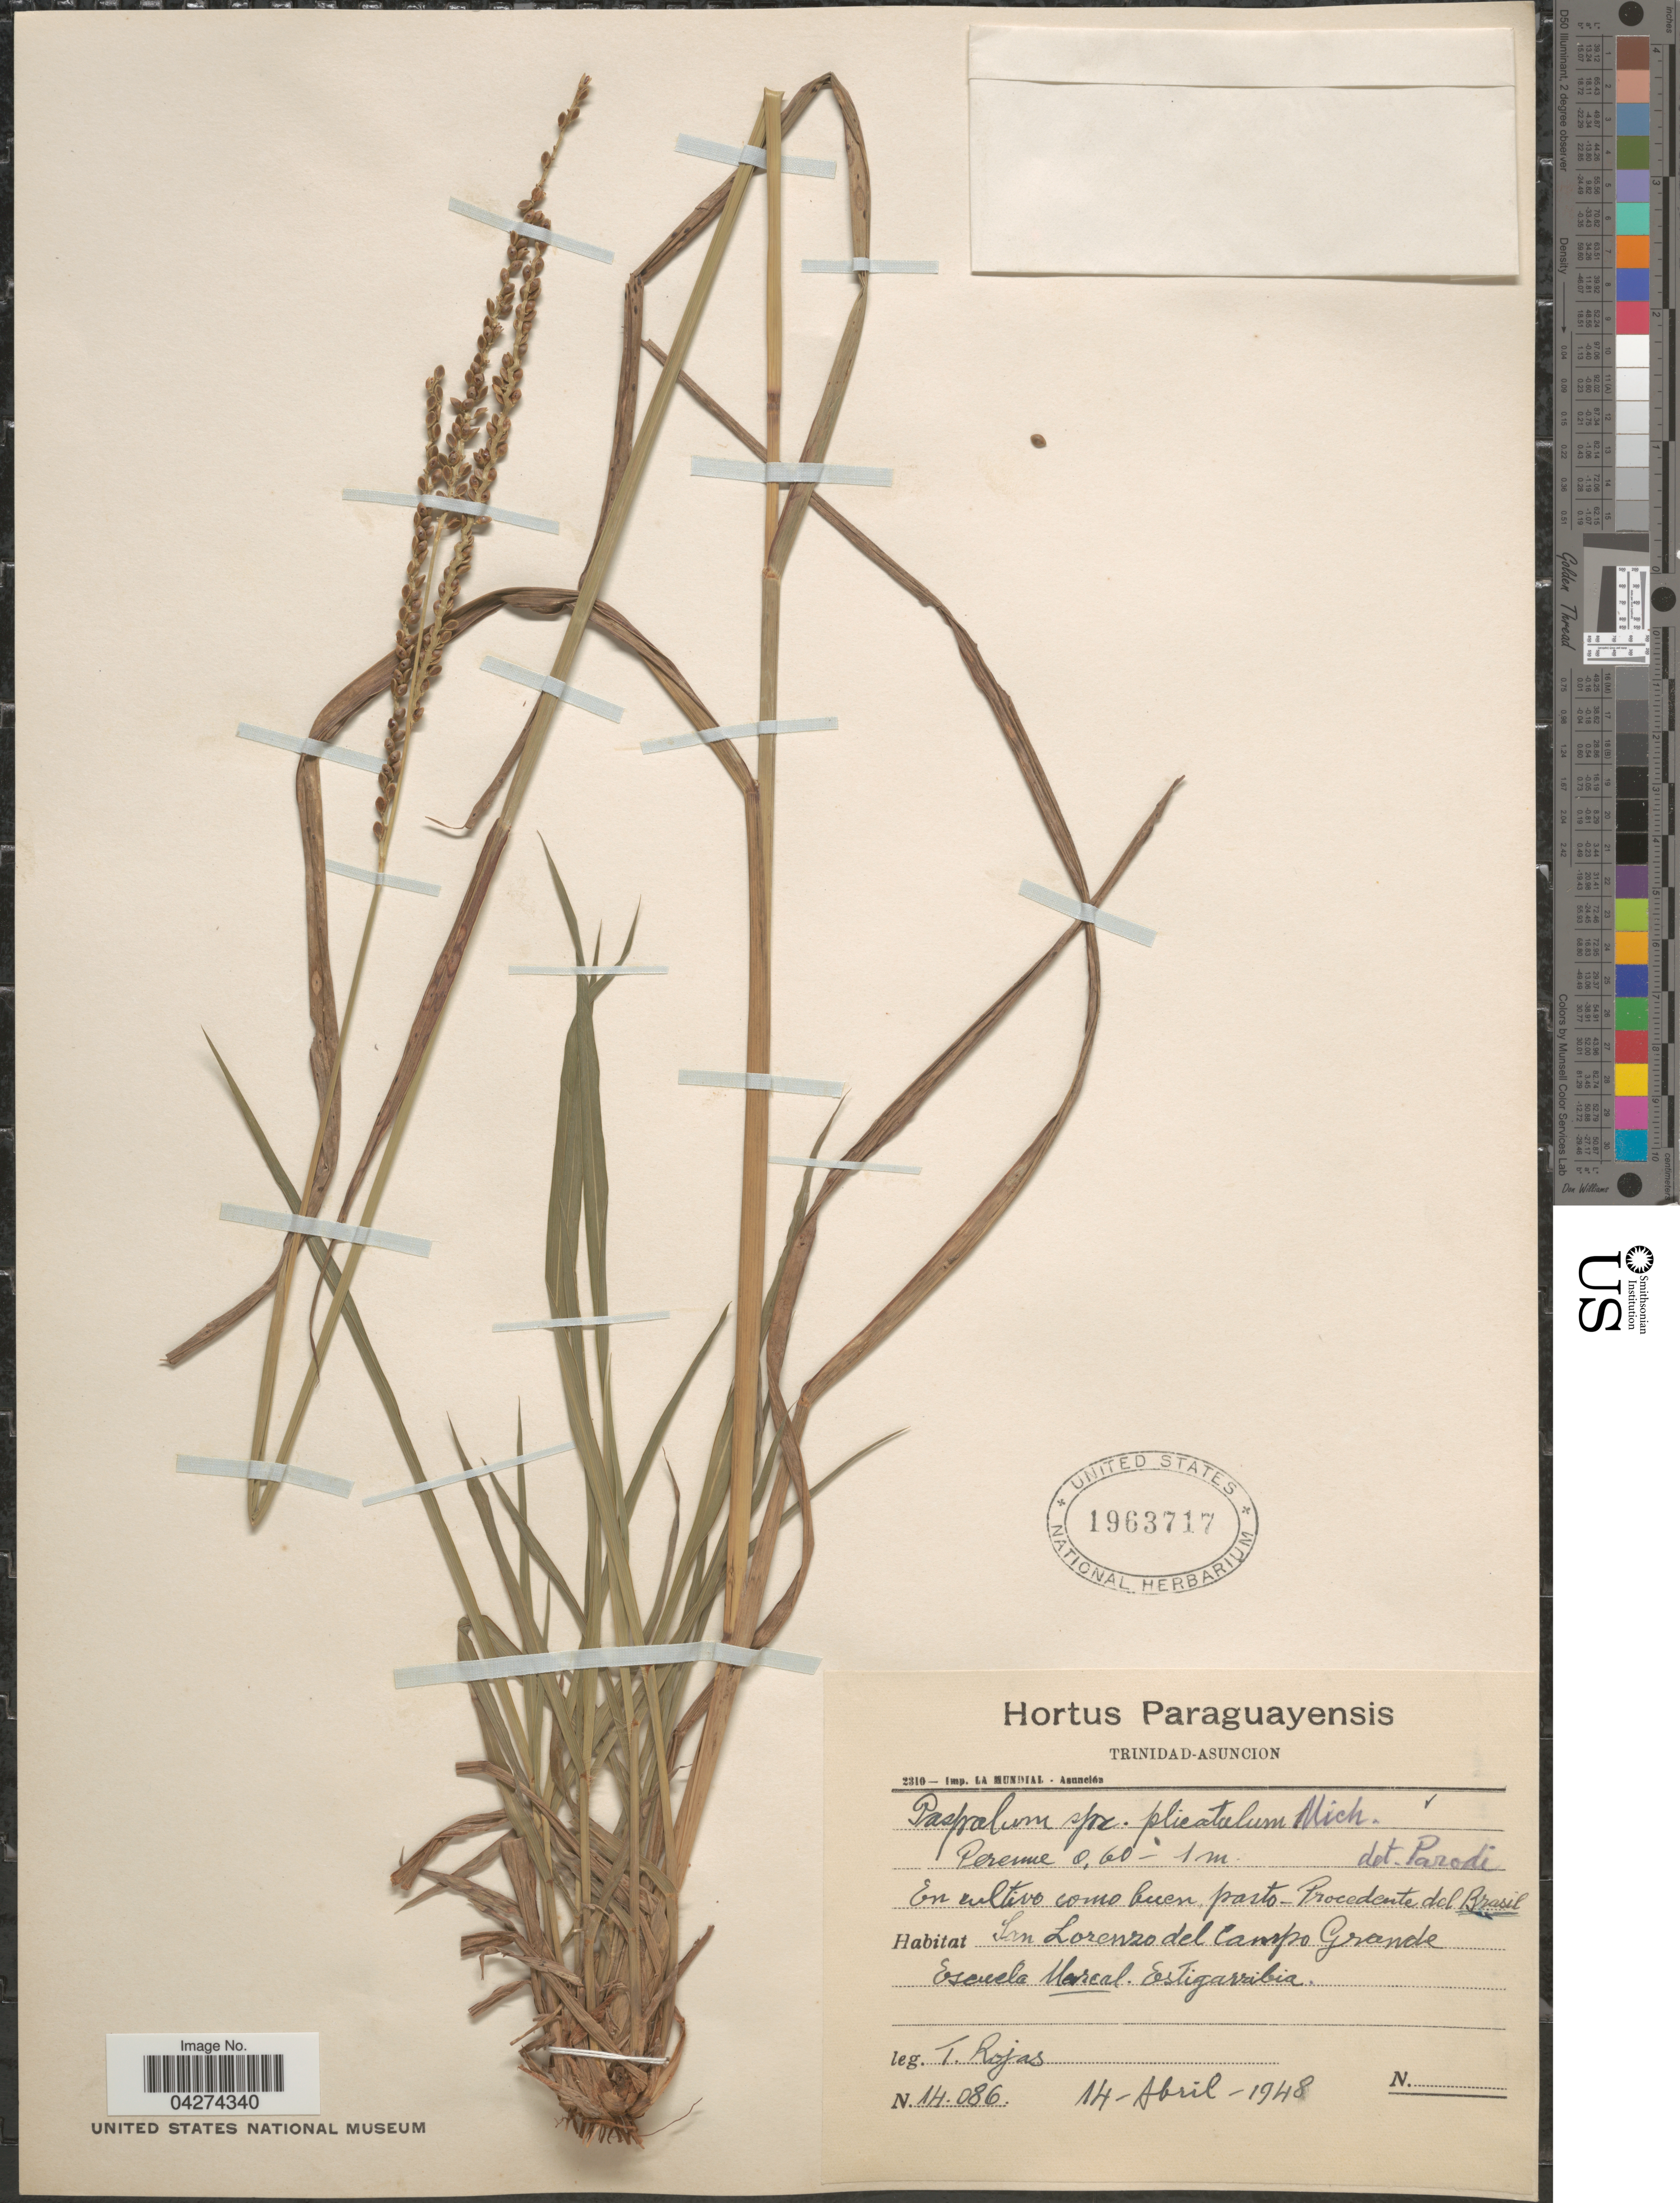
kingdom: Plantae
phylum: Tracheophyta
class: Liliopsida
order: Poales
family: Poaceae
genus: Paspalum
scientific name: Paspalum plicatulum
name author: Michx.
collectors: T. Rojas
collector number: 14086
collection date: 1948-04-14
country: Paraguay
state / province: Asuncion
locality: Procedente del Brasil. San Lorenzo del Campo Grande. Escuela Marcal. Estigarribia.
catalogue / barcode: US 1963717